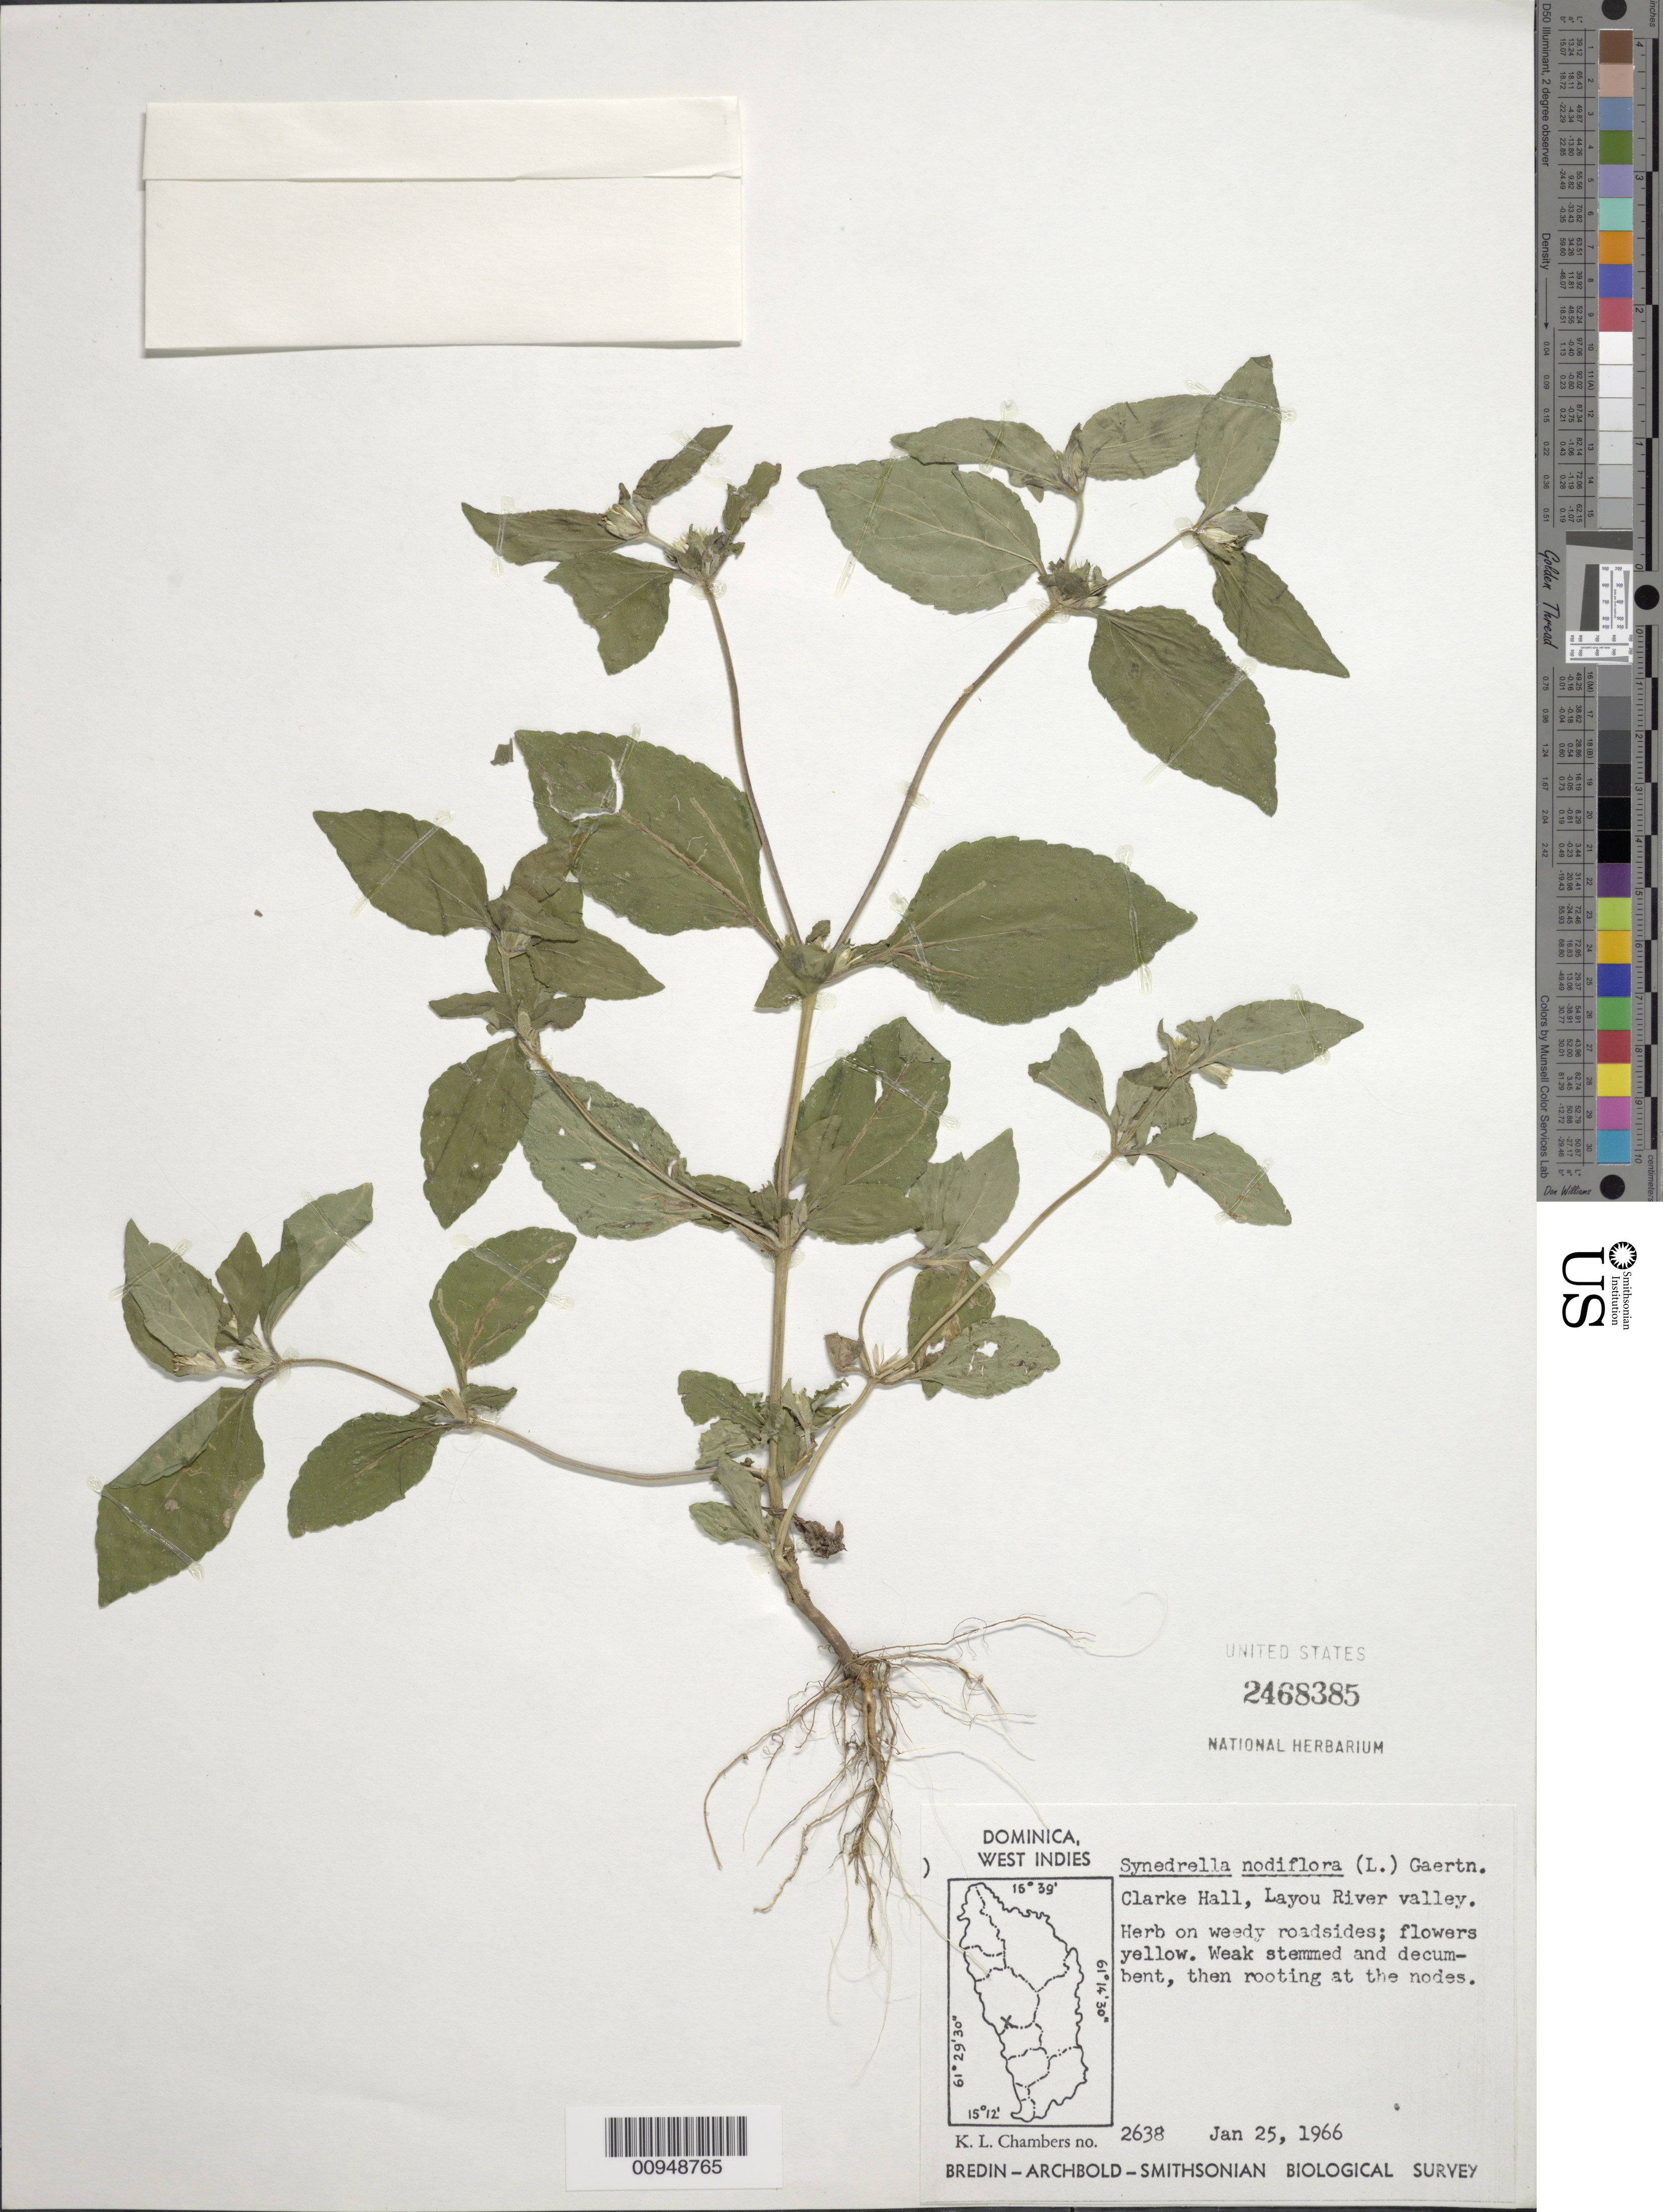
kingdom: Plantae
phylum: Tracheophyta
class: Magnoliopsida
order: Asterales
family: Asteraceae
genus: Synedrella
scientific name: Synedrella nodiflora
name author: (L.) Gaertn.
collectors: K. L. Chambers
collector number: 2638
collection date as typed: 25 Jan 1966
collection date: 1966-01-25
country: Dominica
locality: Clarke Hall, Layou River Valley, roadsides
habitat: Weedy roadsides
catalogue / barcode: US 2468385